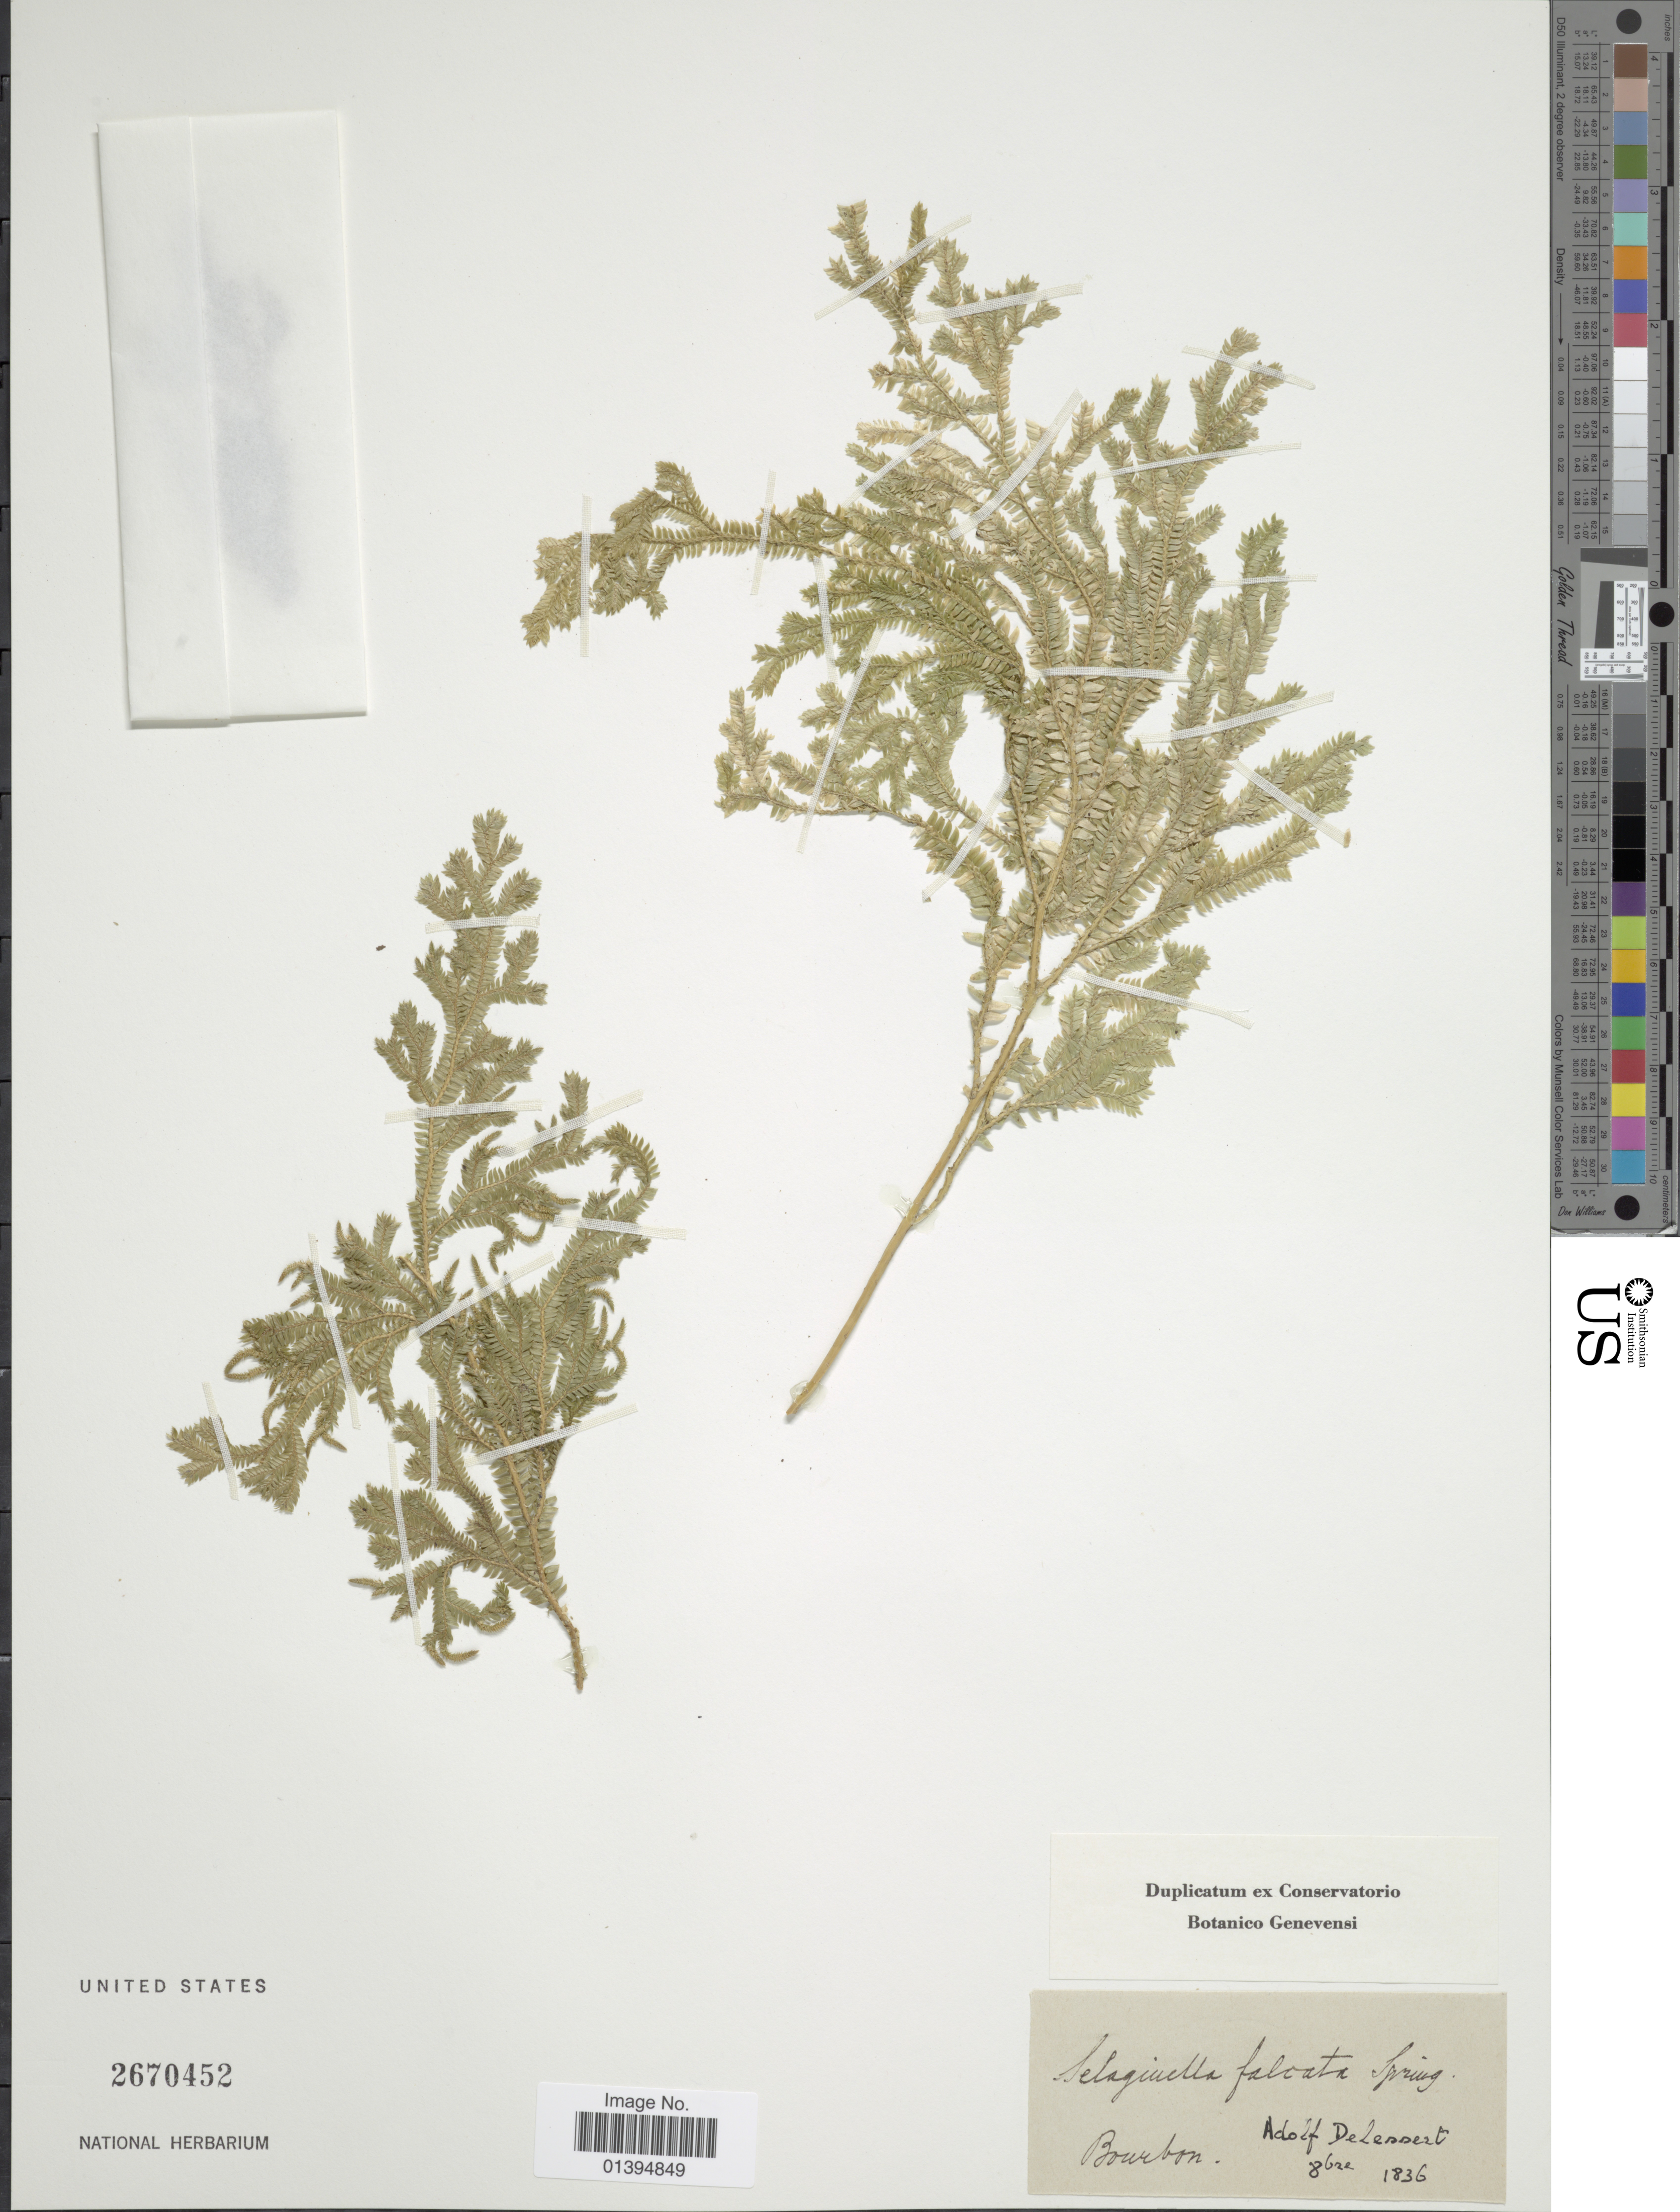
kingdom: Plantae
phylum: Tracheophyta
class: Lycopodiopsida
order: Selaginellales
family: Selaginellaceae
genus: Selaginella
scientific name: Selaginella falcata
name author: (P. Beauv.) Spring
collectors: A. Delessert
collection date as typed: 8bre [sic!] 1836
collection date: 1836-10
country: Réunion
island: Reunion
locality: Bourbon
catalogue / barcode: US 2670452